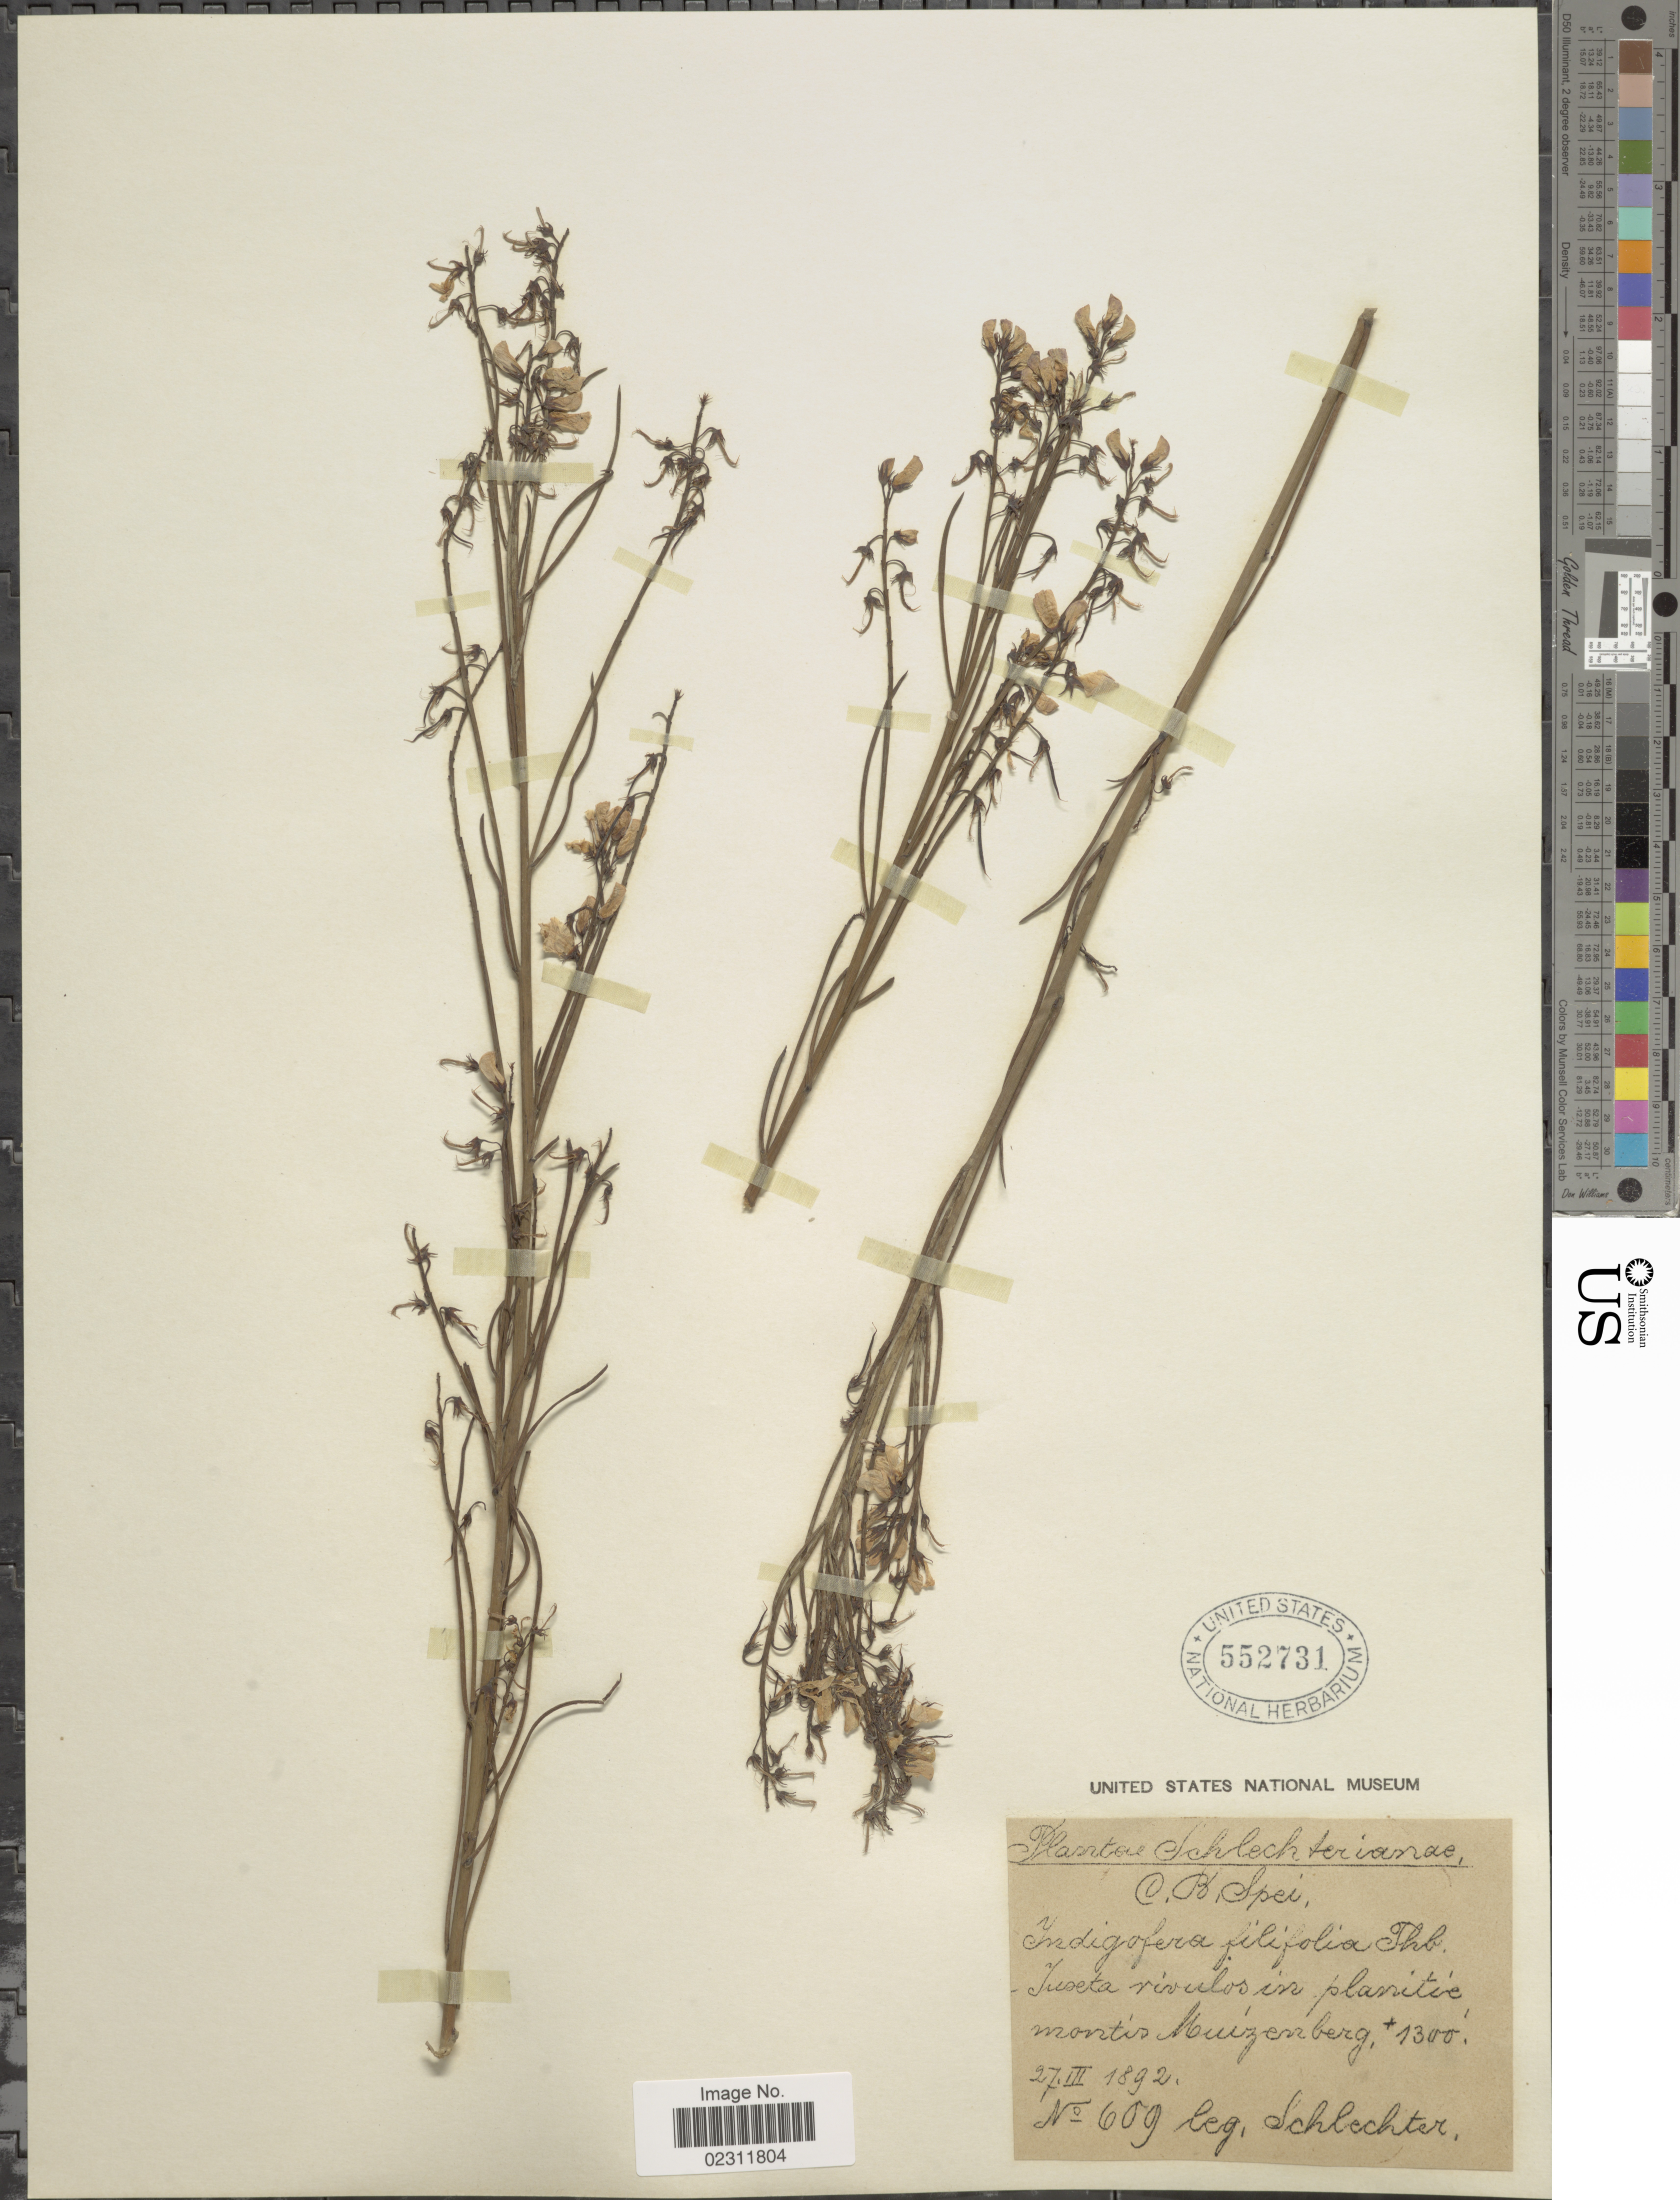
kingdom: Plantae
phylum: Tracheophyta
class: Magnoliopsida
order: Fabales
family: Fabaceae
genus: Indigofera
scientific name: Indigofera filifolia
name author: Thunb.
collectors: Schlechter, --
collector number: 609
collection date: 1892-03-27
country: South Africa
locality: Montis Muizenberg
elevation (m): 396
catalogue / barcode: US 552731